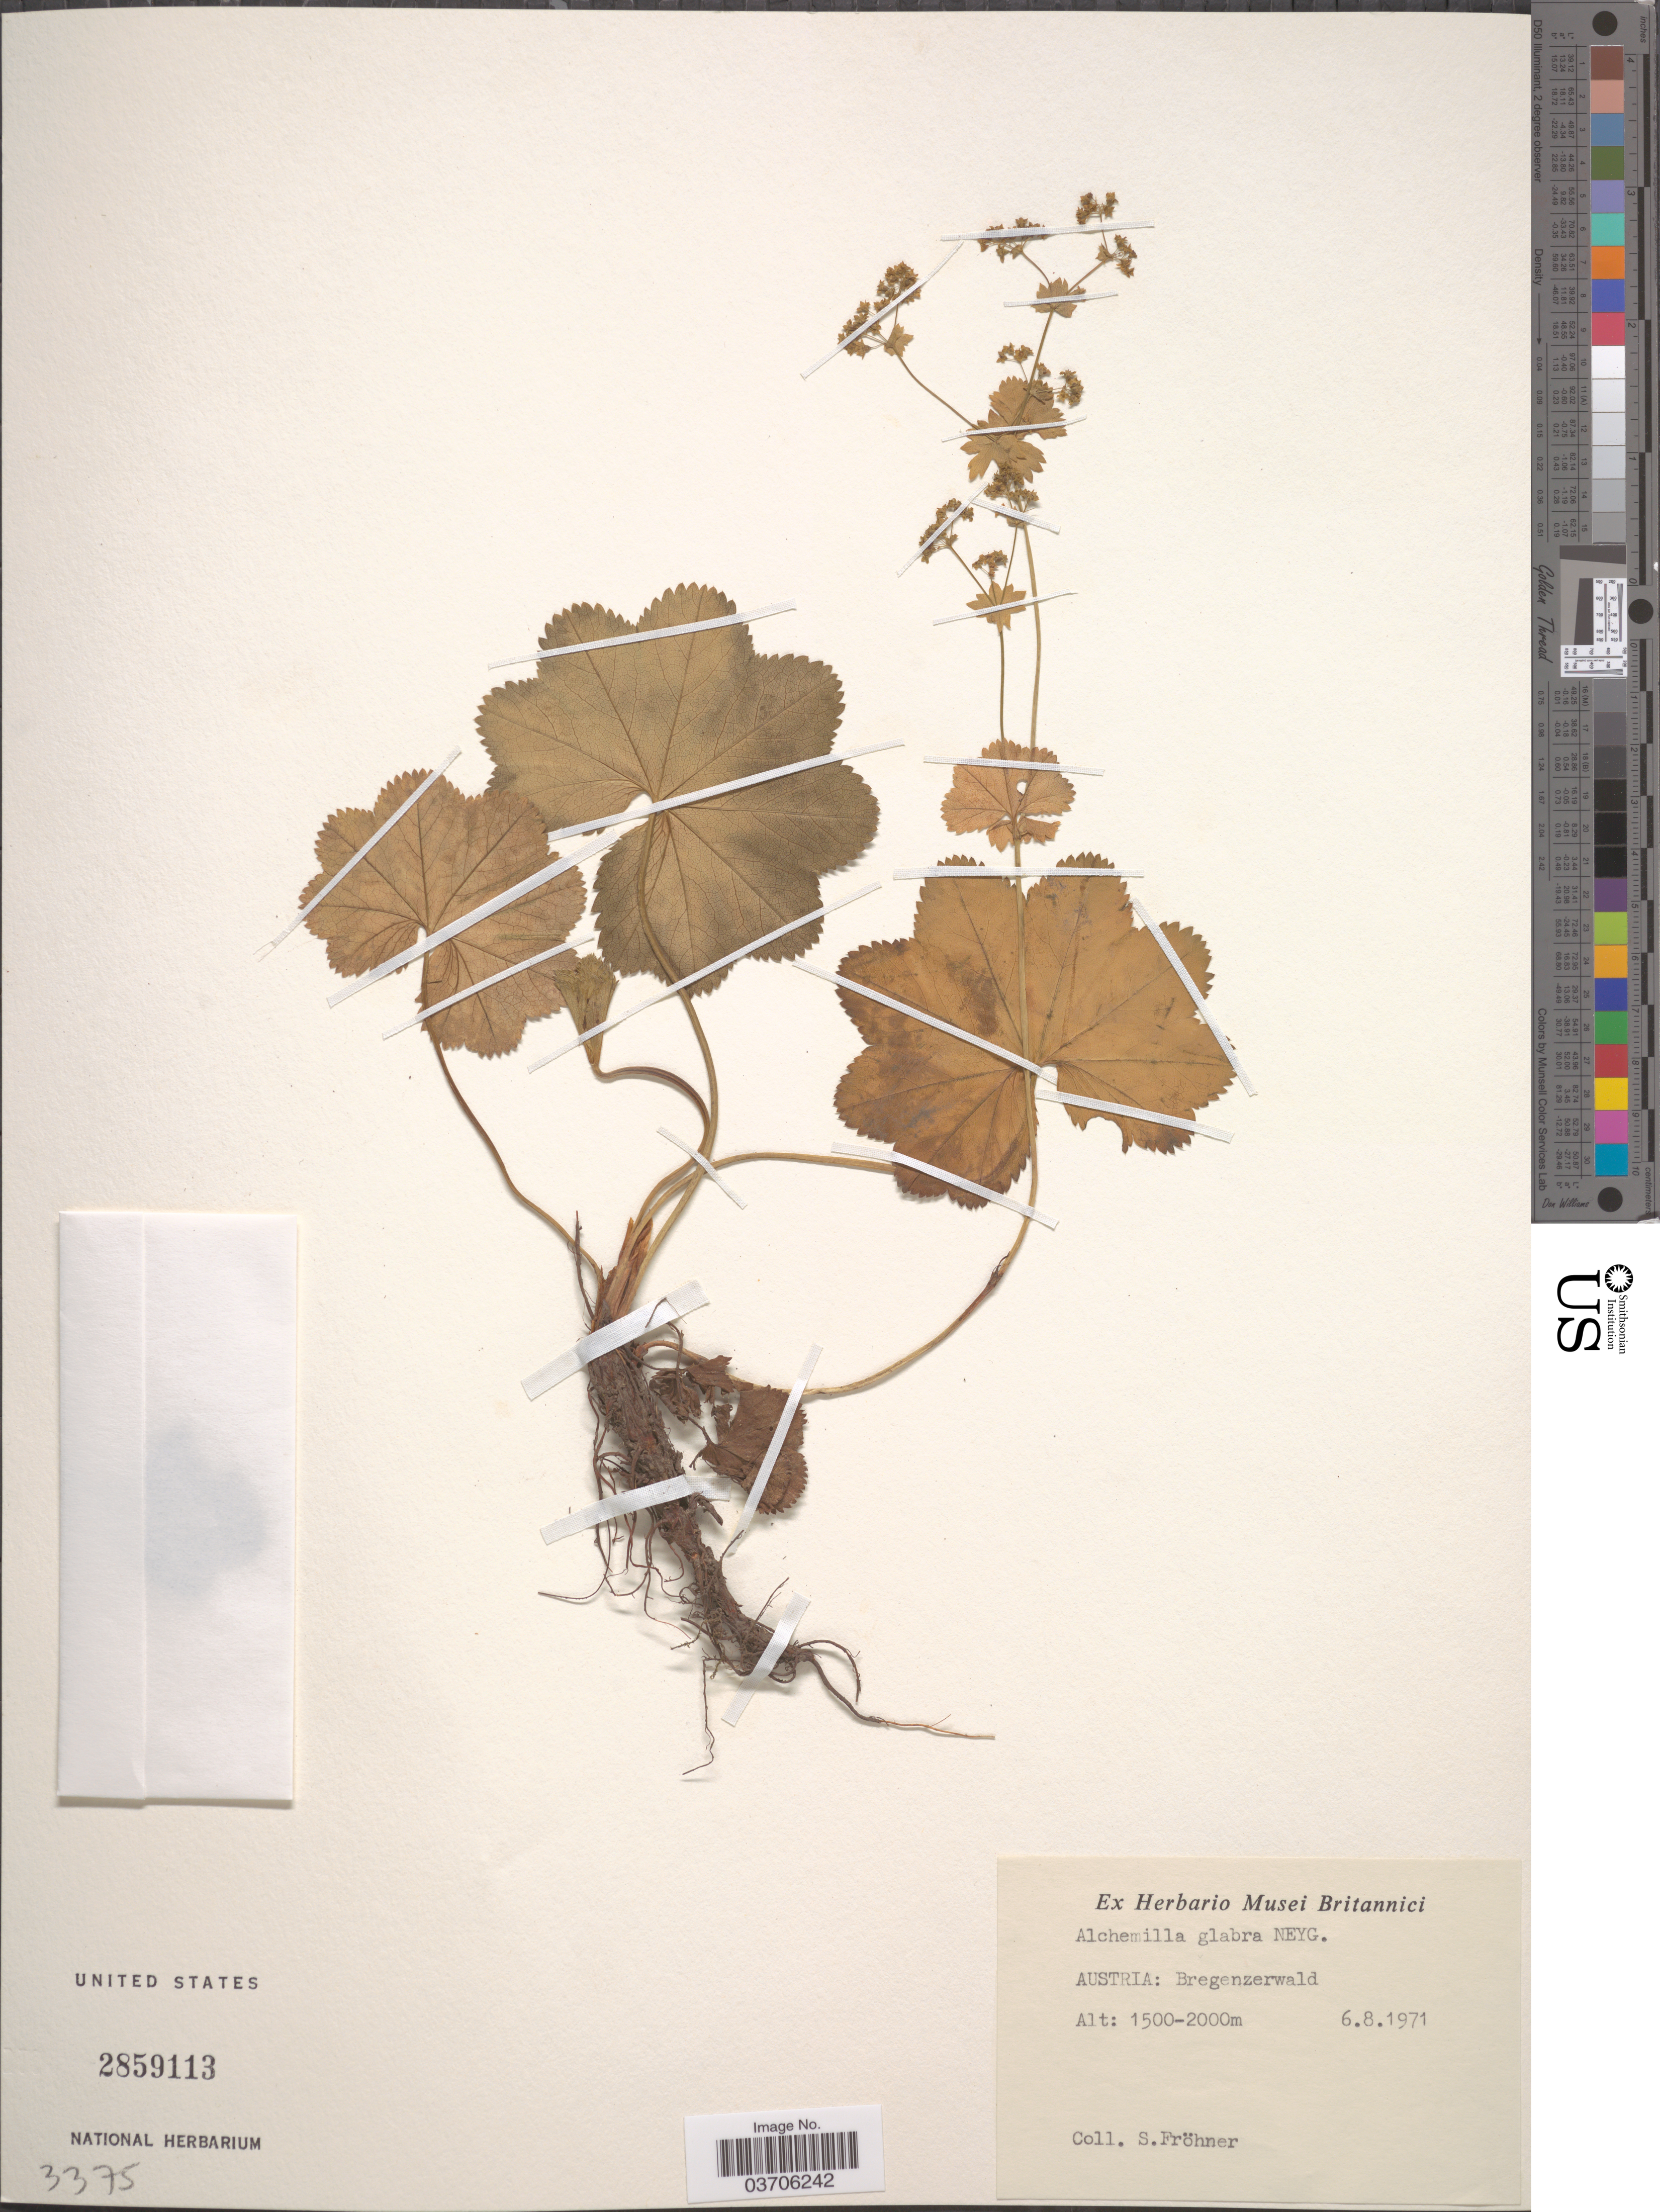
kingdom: Plantae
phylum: Tracheophyta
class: Magnoliopsida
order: Rosales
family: Rosaceae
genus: Alchemilla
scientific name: Alchemilla glabra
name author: Neygenf.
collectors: S. Frohner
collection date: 1971-08-06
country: Austria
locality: Bregenzerwald.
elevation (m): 1500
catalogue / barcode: US 2859113